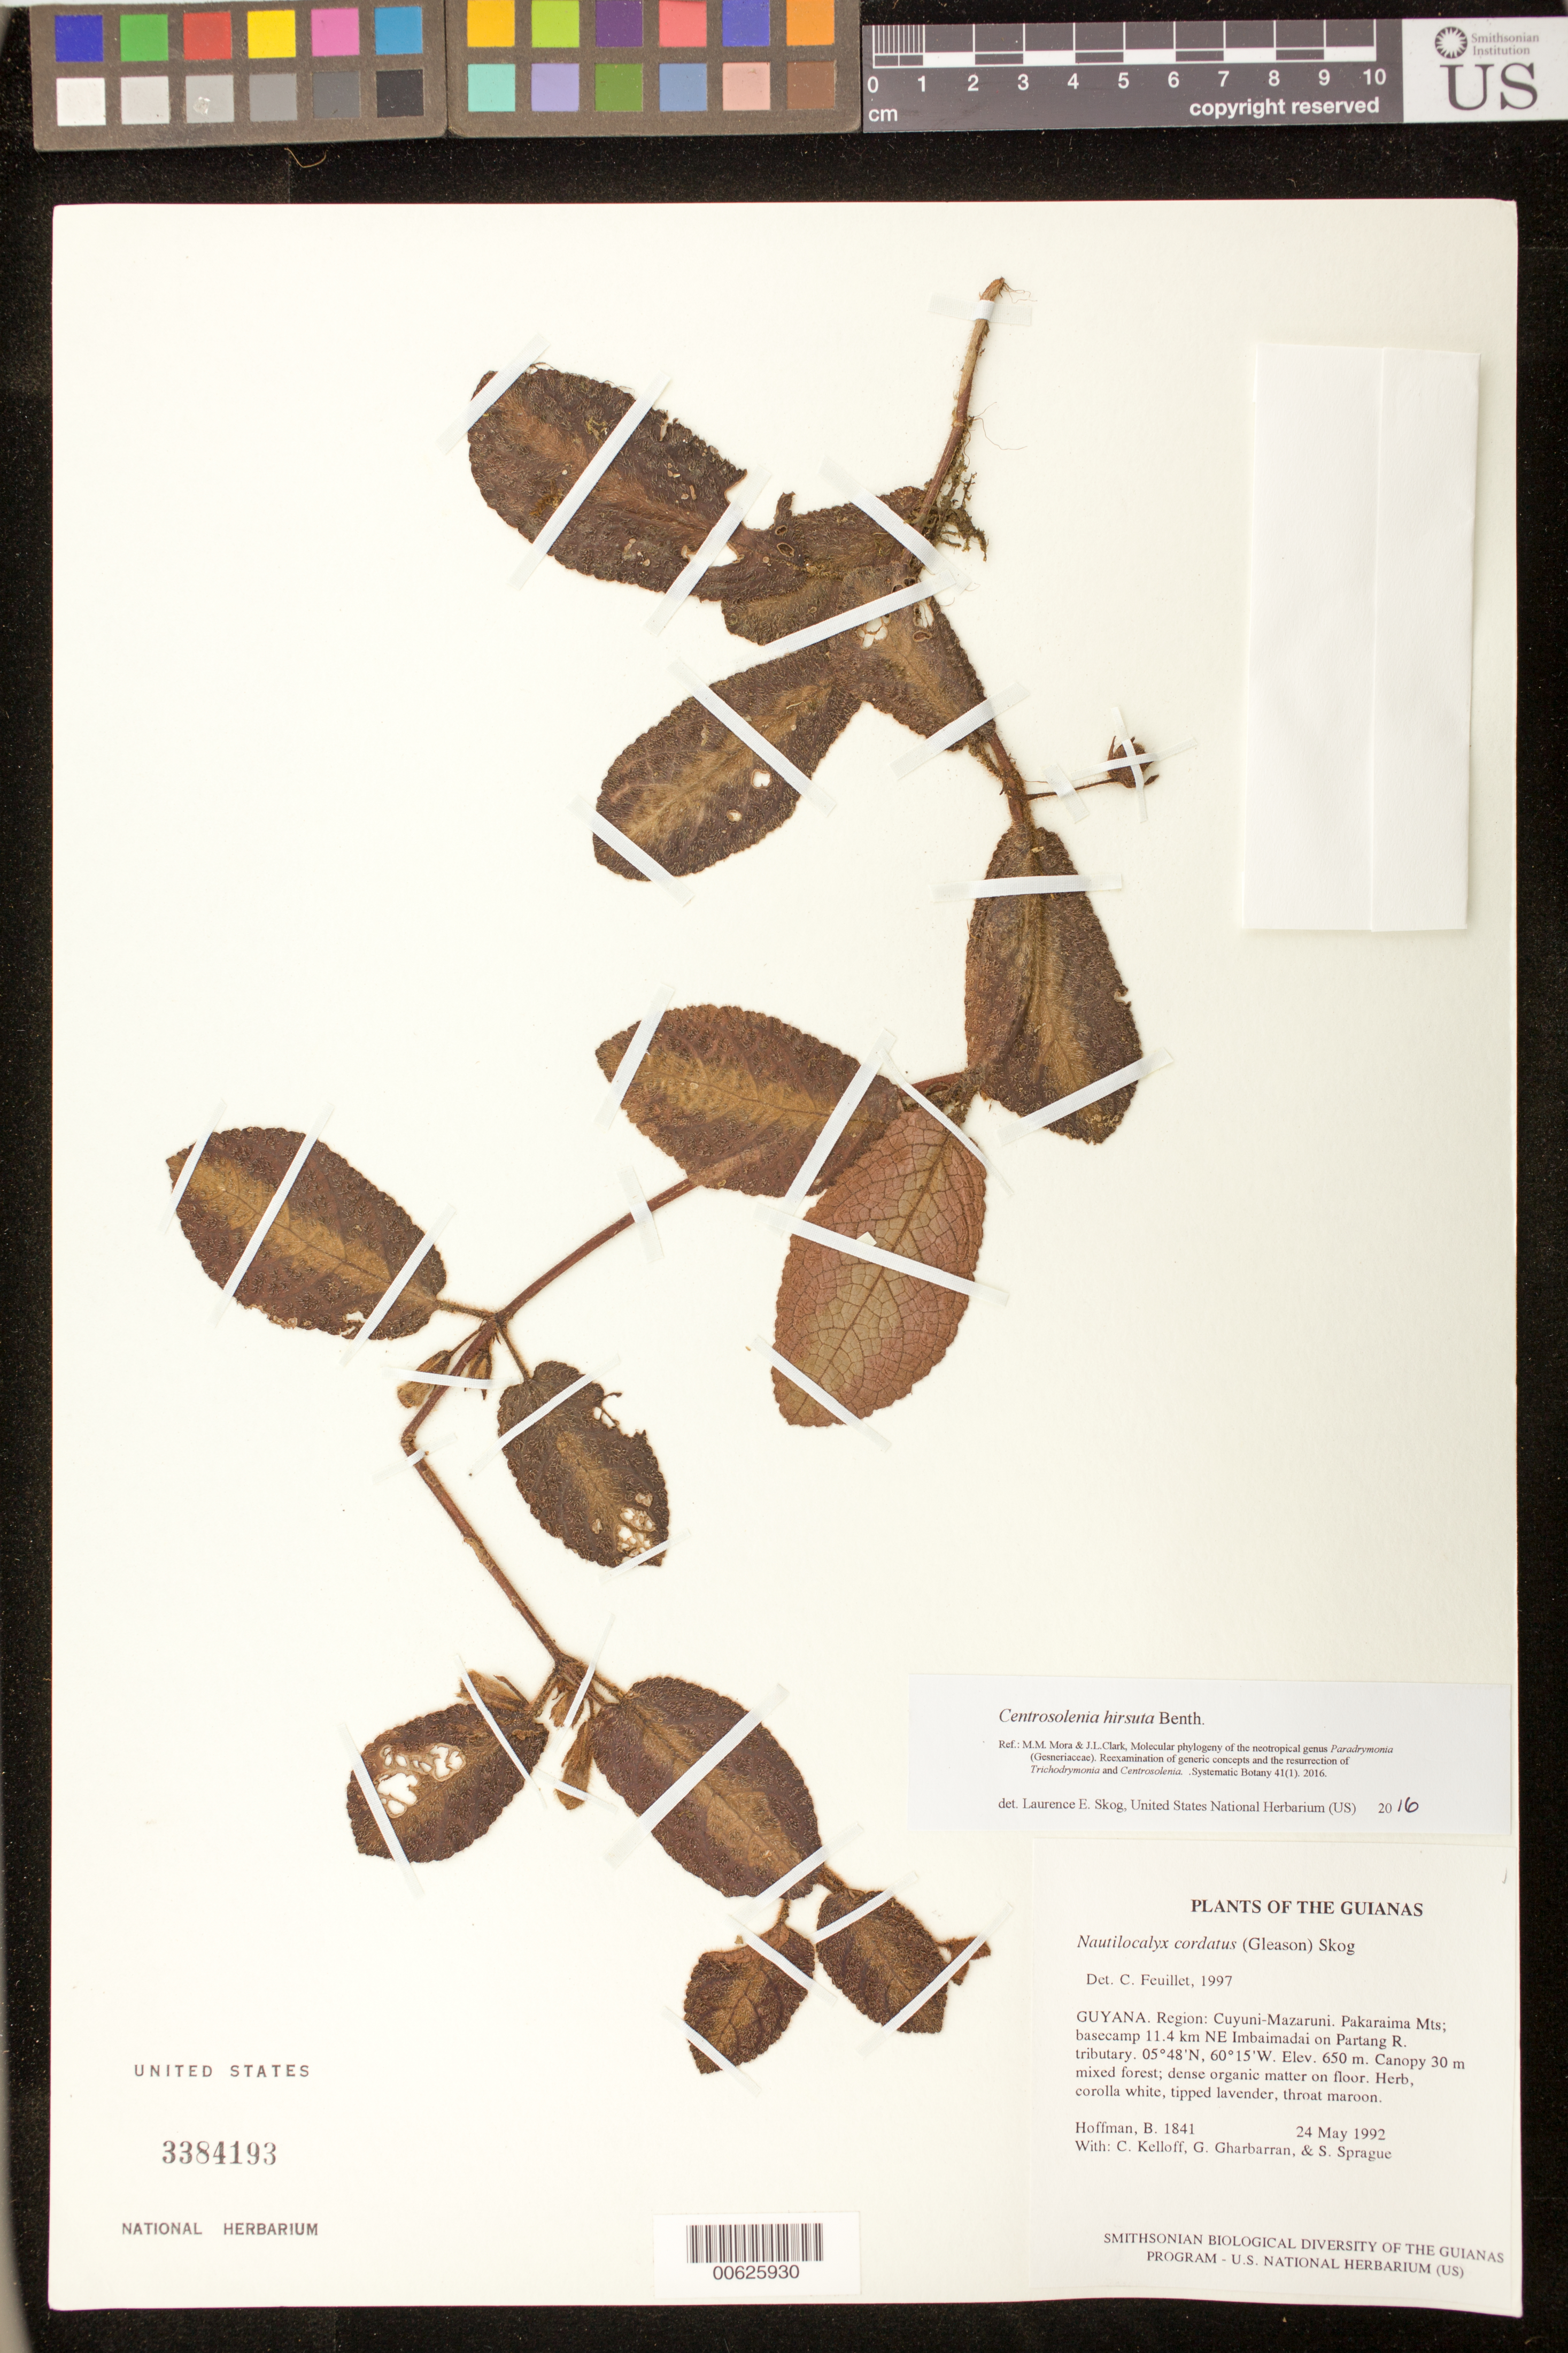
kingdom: Plantae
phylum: Tracheophyta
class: Magnoliopsida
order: Lamiales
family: Gesneriaceae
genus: Centrosolenia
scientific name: Centrosolenia hirsuta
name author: Benth.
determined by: Skog, Laurence E.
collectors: B. Hoffman, C. L. Kelloff, G. Gharbarran & S. Sprague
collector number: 1841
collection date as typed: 24 May 1992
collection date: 1992-05-24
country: Guyana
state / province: Cuyuni-Mazaruni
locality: Pakaraima Mts.; basecamp 11.4 km NE Imbaimadai on Partang R. tributary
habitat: Canopy 30 m mixed forest; dense organic matter on floor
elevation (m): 650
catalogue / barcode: US 3384193